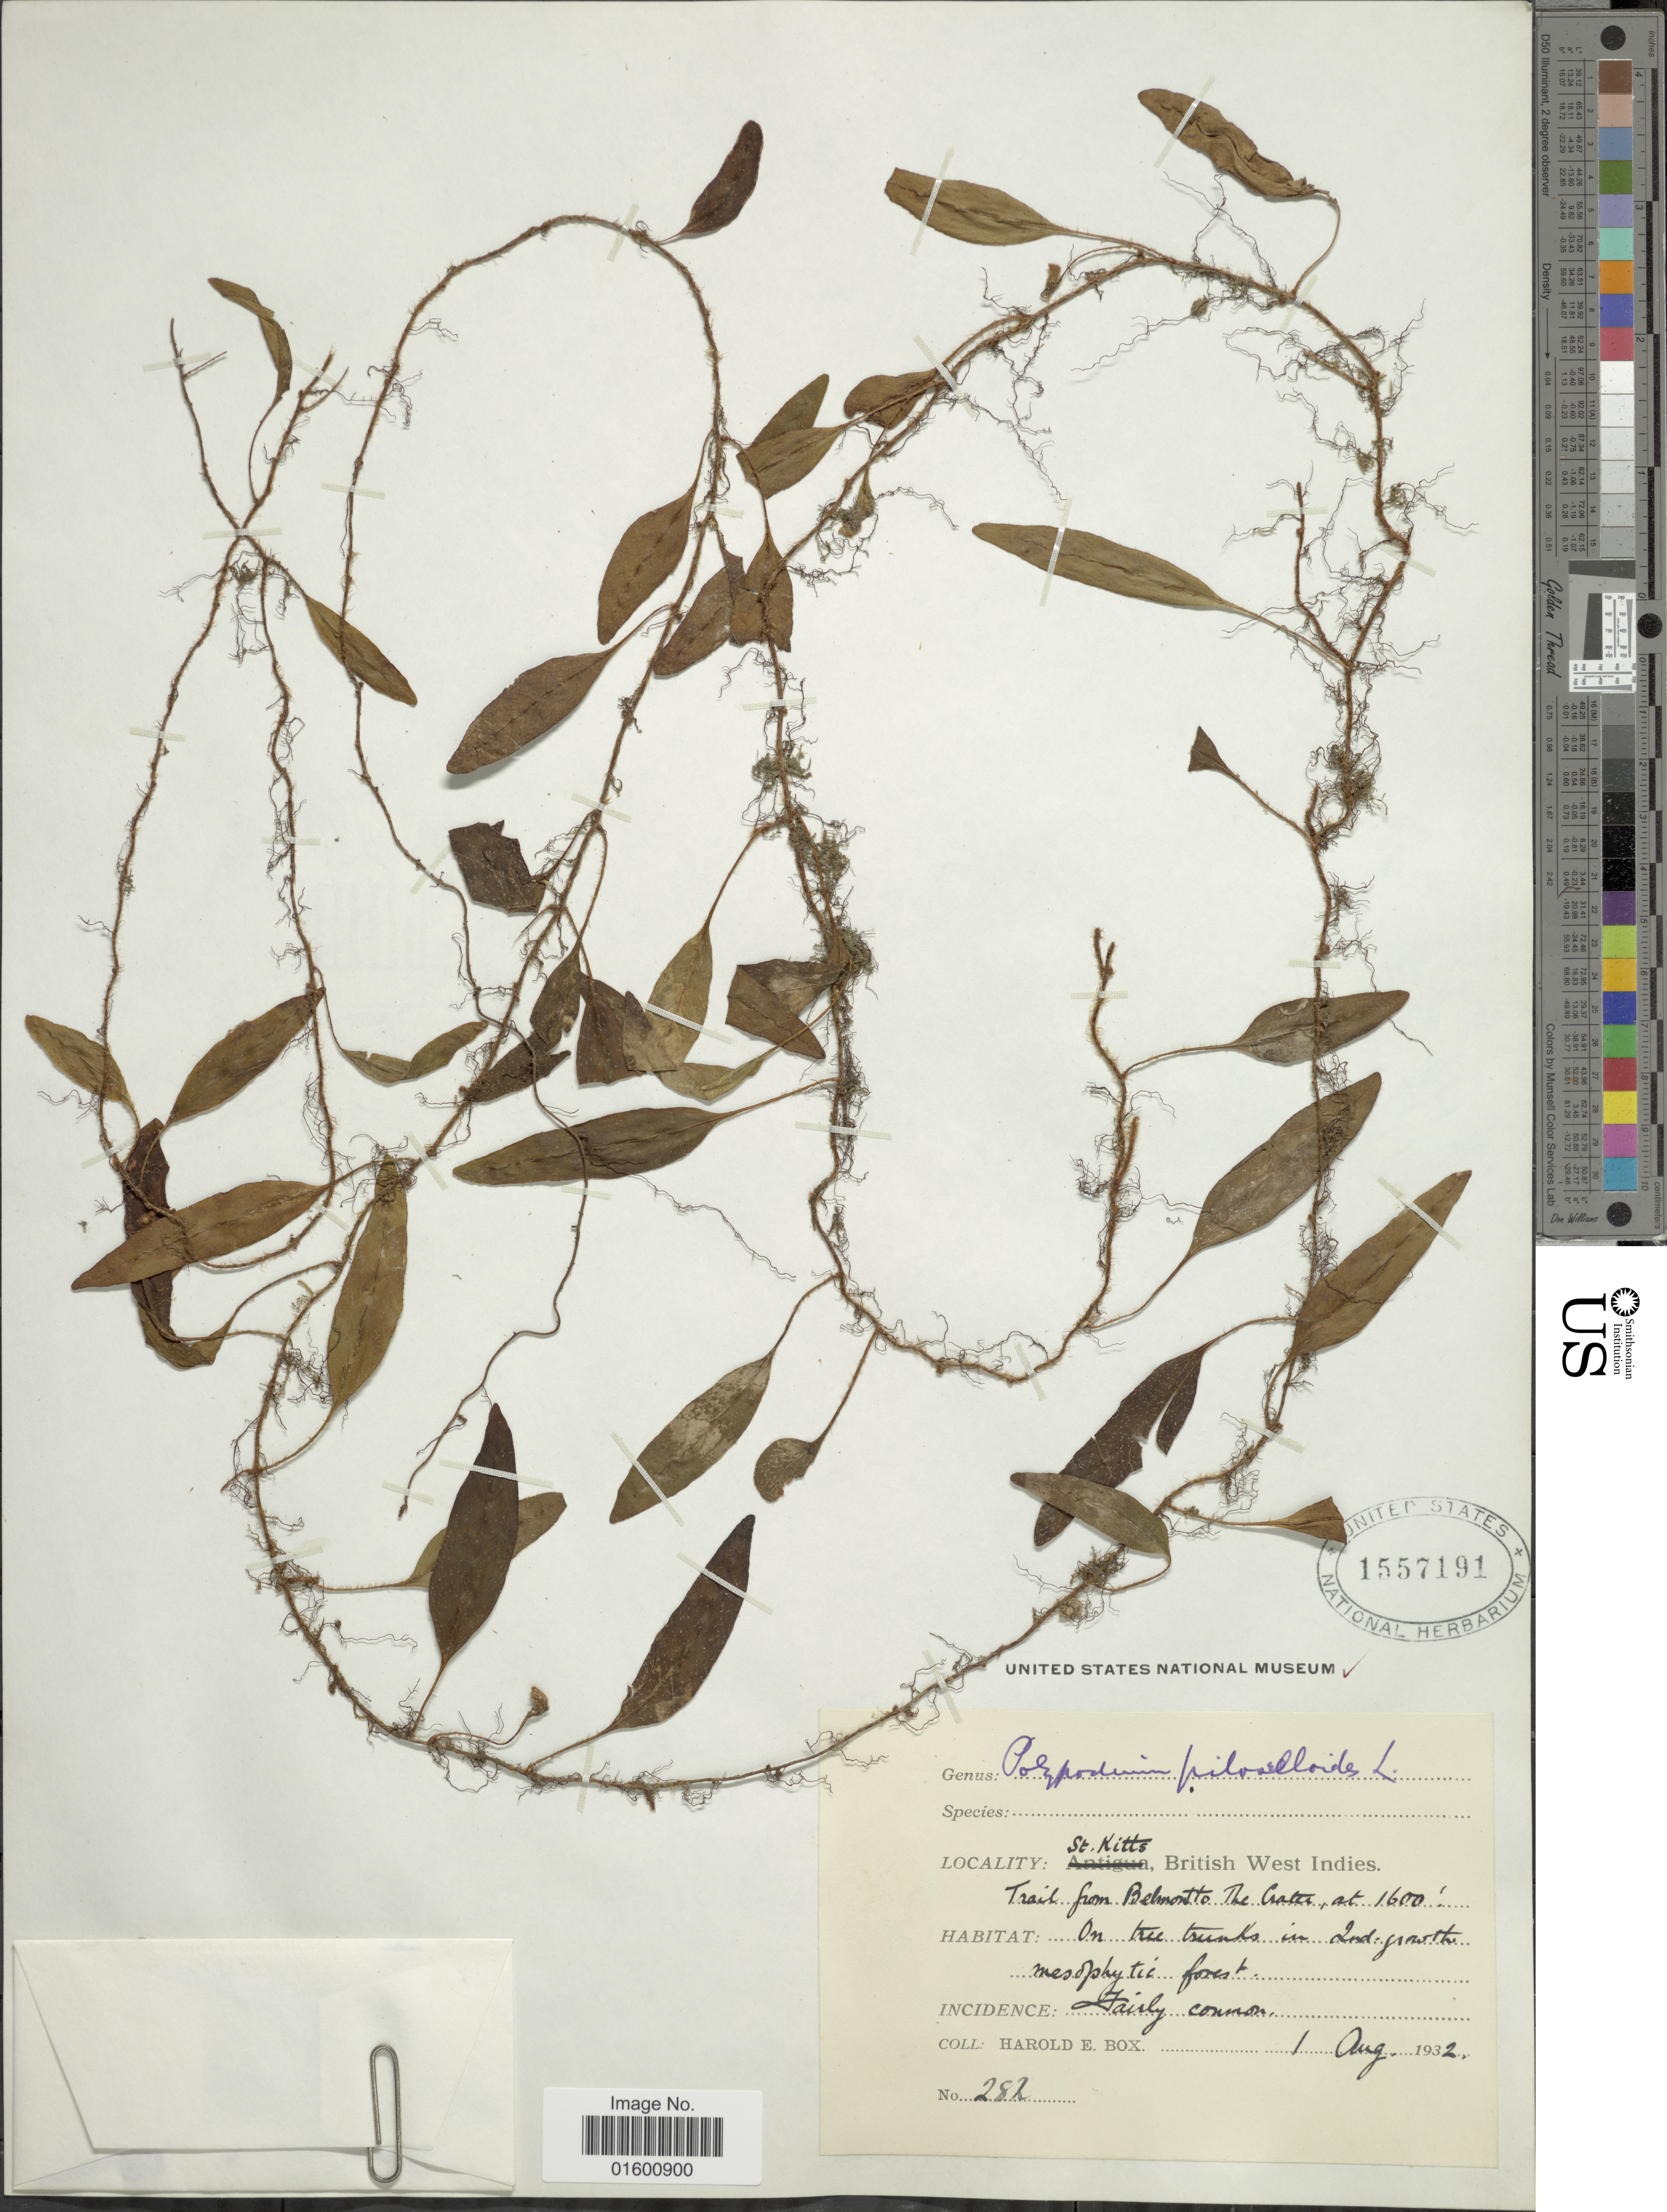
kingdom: Plantae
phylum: Tracheophyta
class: Polypodiopsida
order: Polypodiales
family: Polypodiaceae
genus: Microgramma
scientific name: Microgramma piloselloides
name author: (L.) Copel.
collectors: H. E. Box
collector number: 282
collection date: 1932-08-01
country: St. Christopher-Nevis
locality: St. Kitts, Trail from Belmontto the Crater, on tree trunks in Ind. growth mesophytic forest [interpreted]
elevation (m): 488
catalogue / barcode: US 1557191